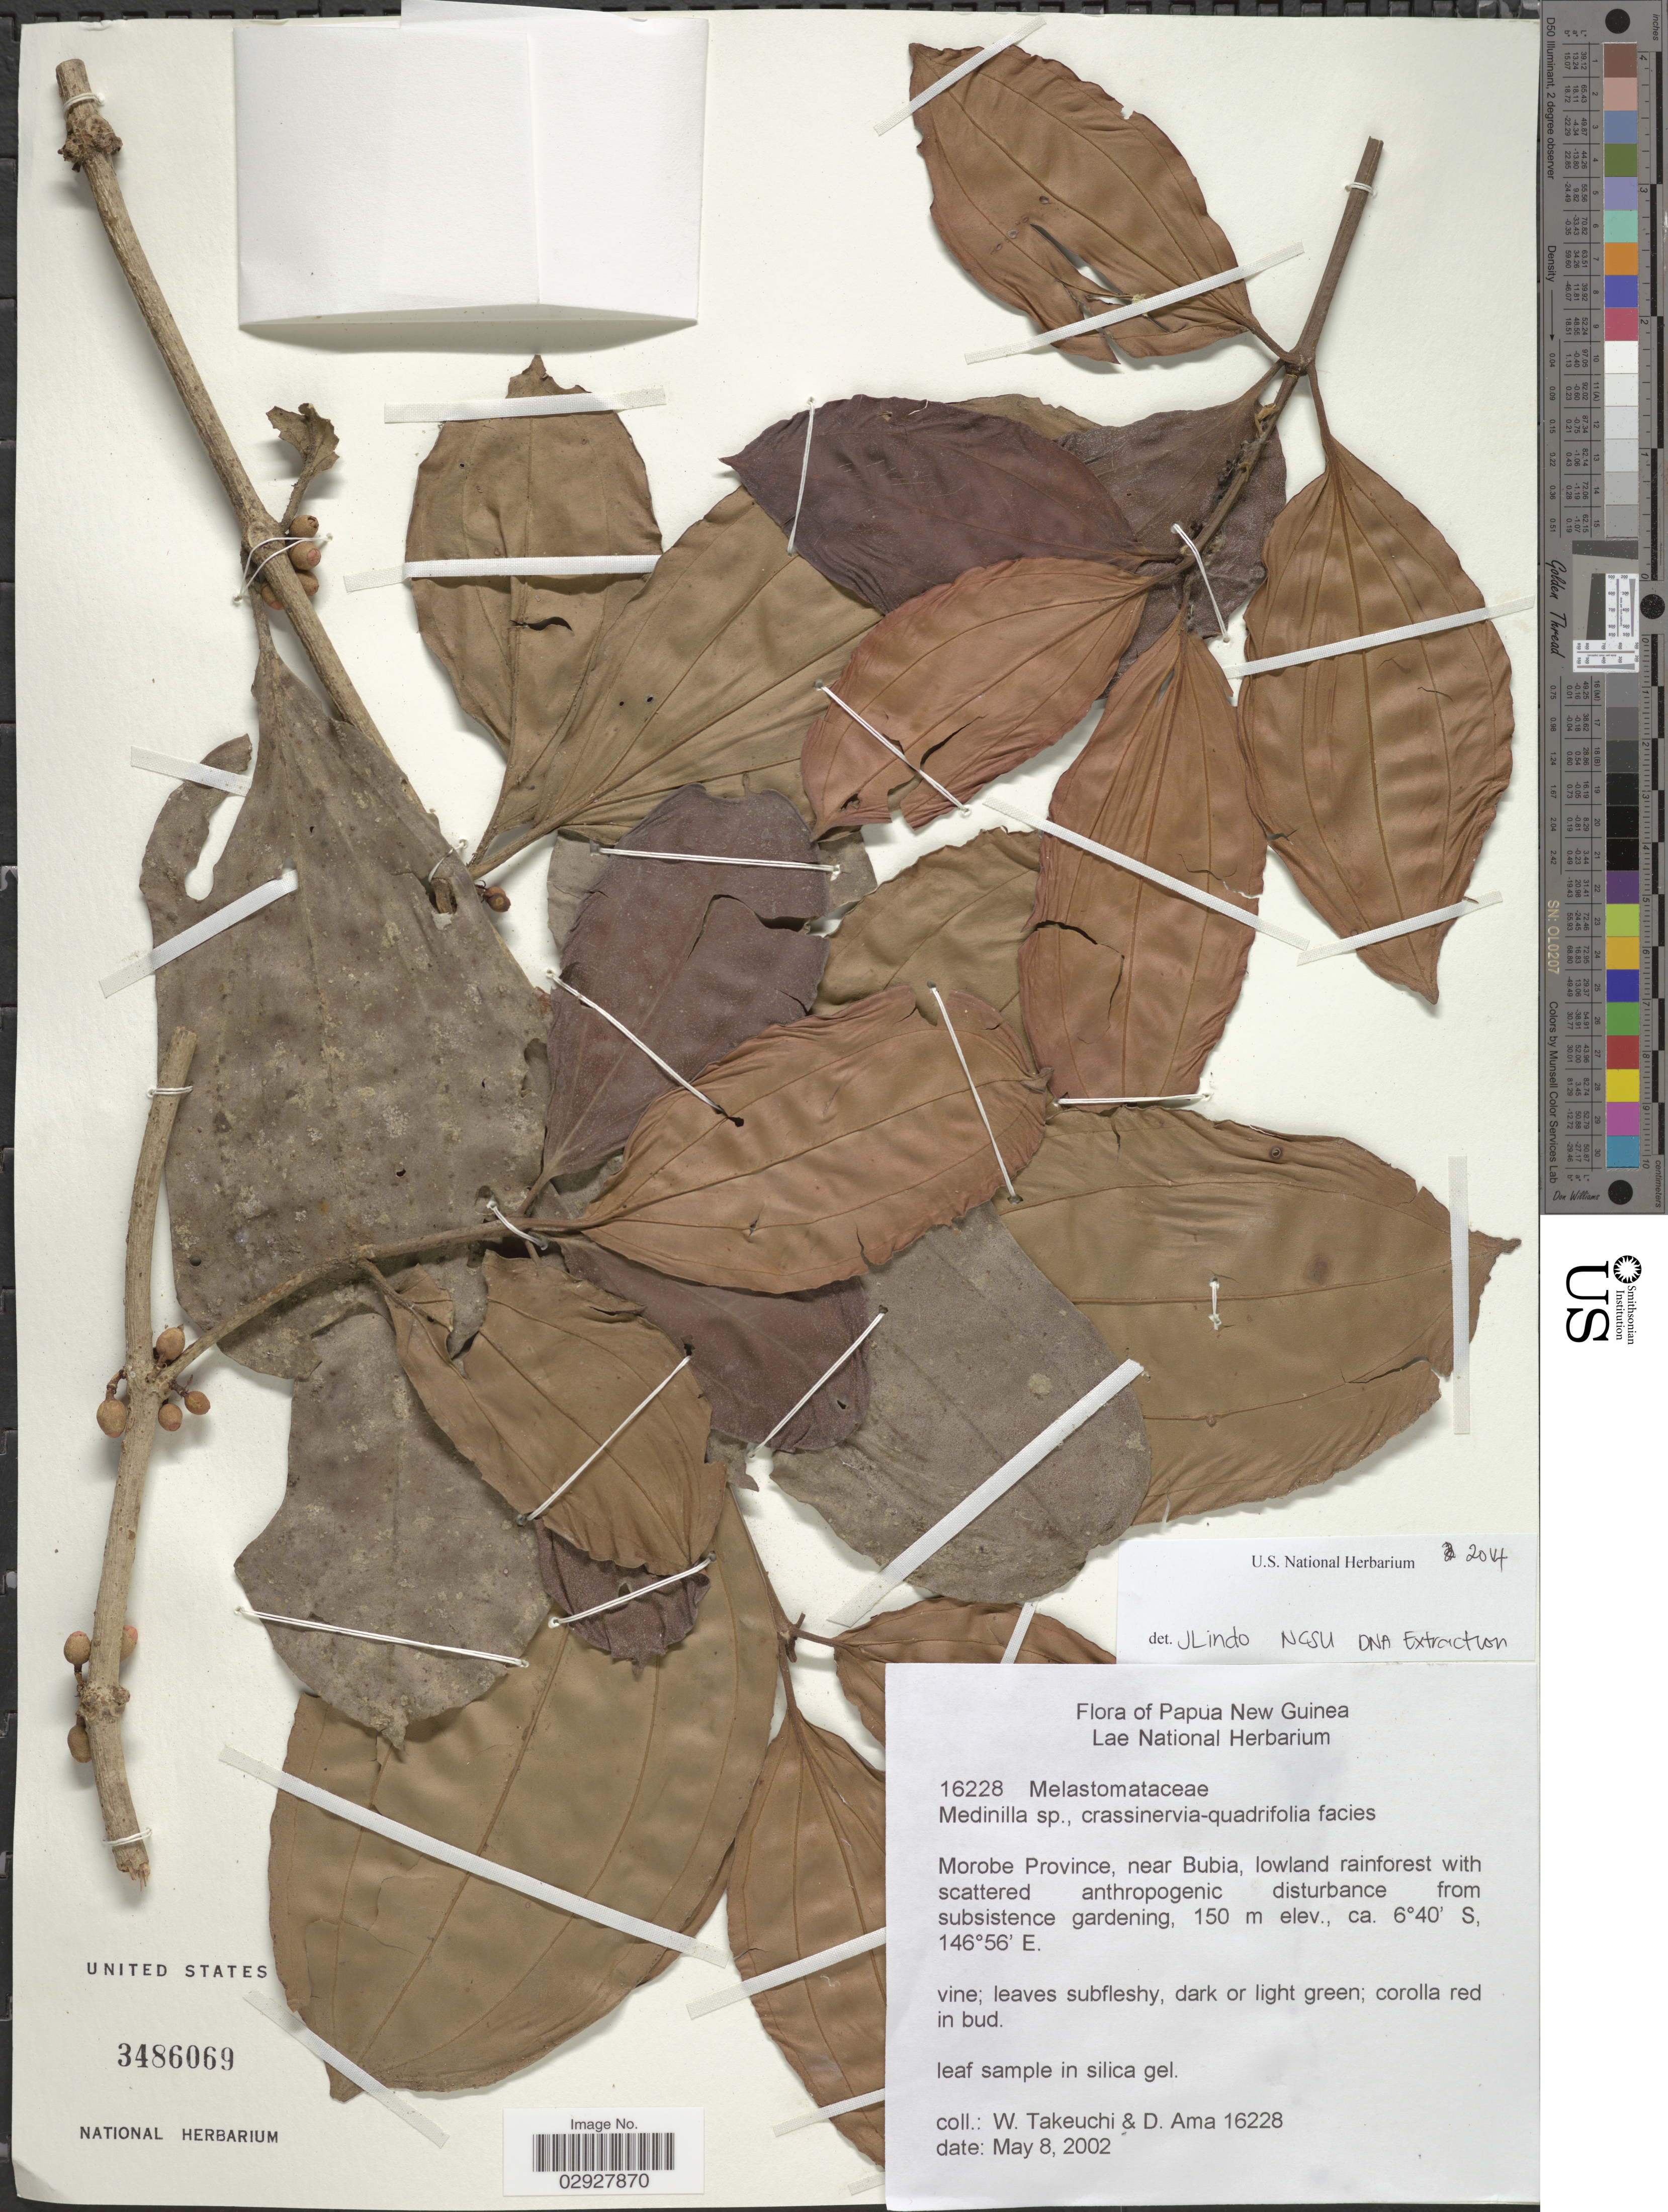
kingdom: Plantae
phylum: Tracheophyta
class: Magnoliopsida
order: Myrtales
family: Melastomataceae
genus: Medinilla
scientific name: Medinilla sp.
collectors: W. Takeuchi & D. Ama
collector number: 16228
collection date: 2002-05-08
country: Papua New Guinea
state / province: Morobe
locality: Morobe Province, near Bubia, lowland rainforest.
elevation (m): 150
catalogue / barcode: US 3486069